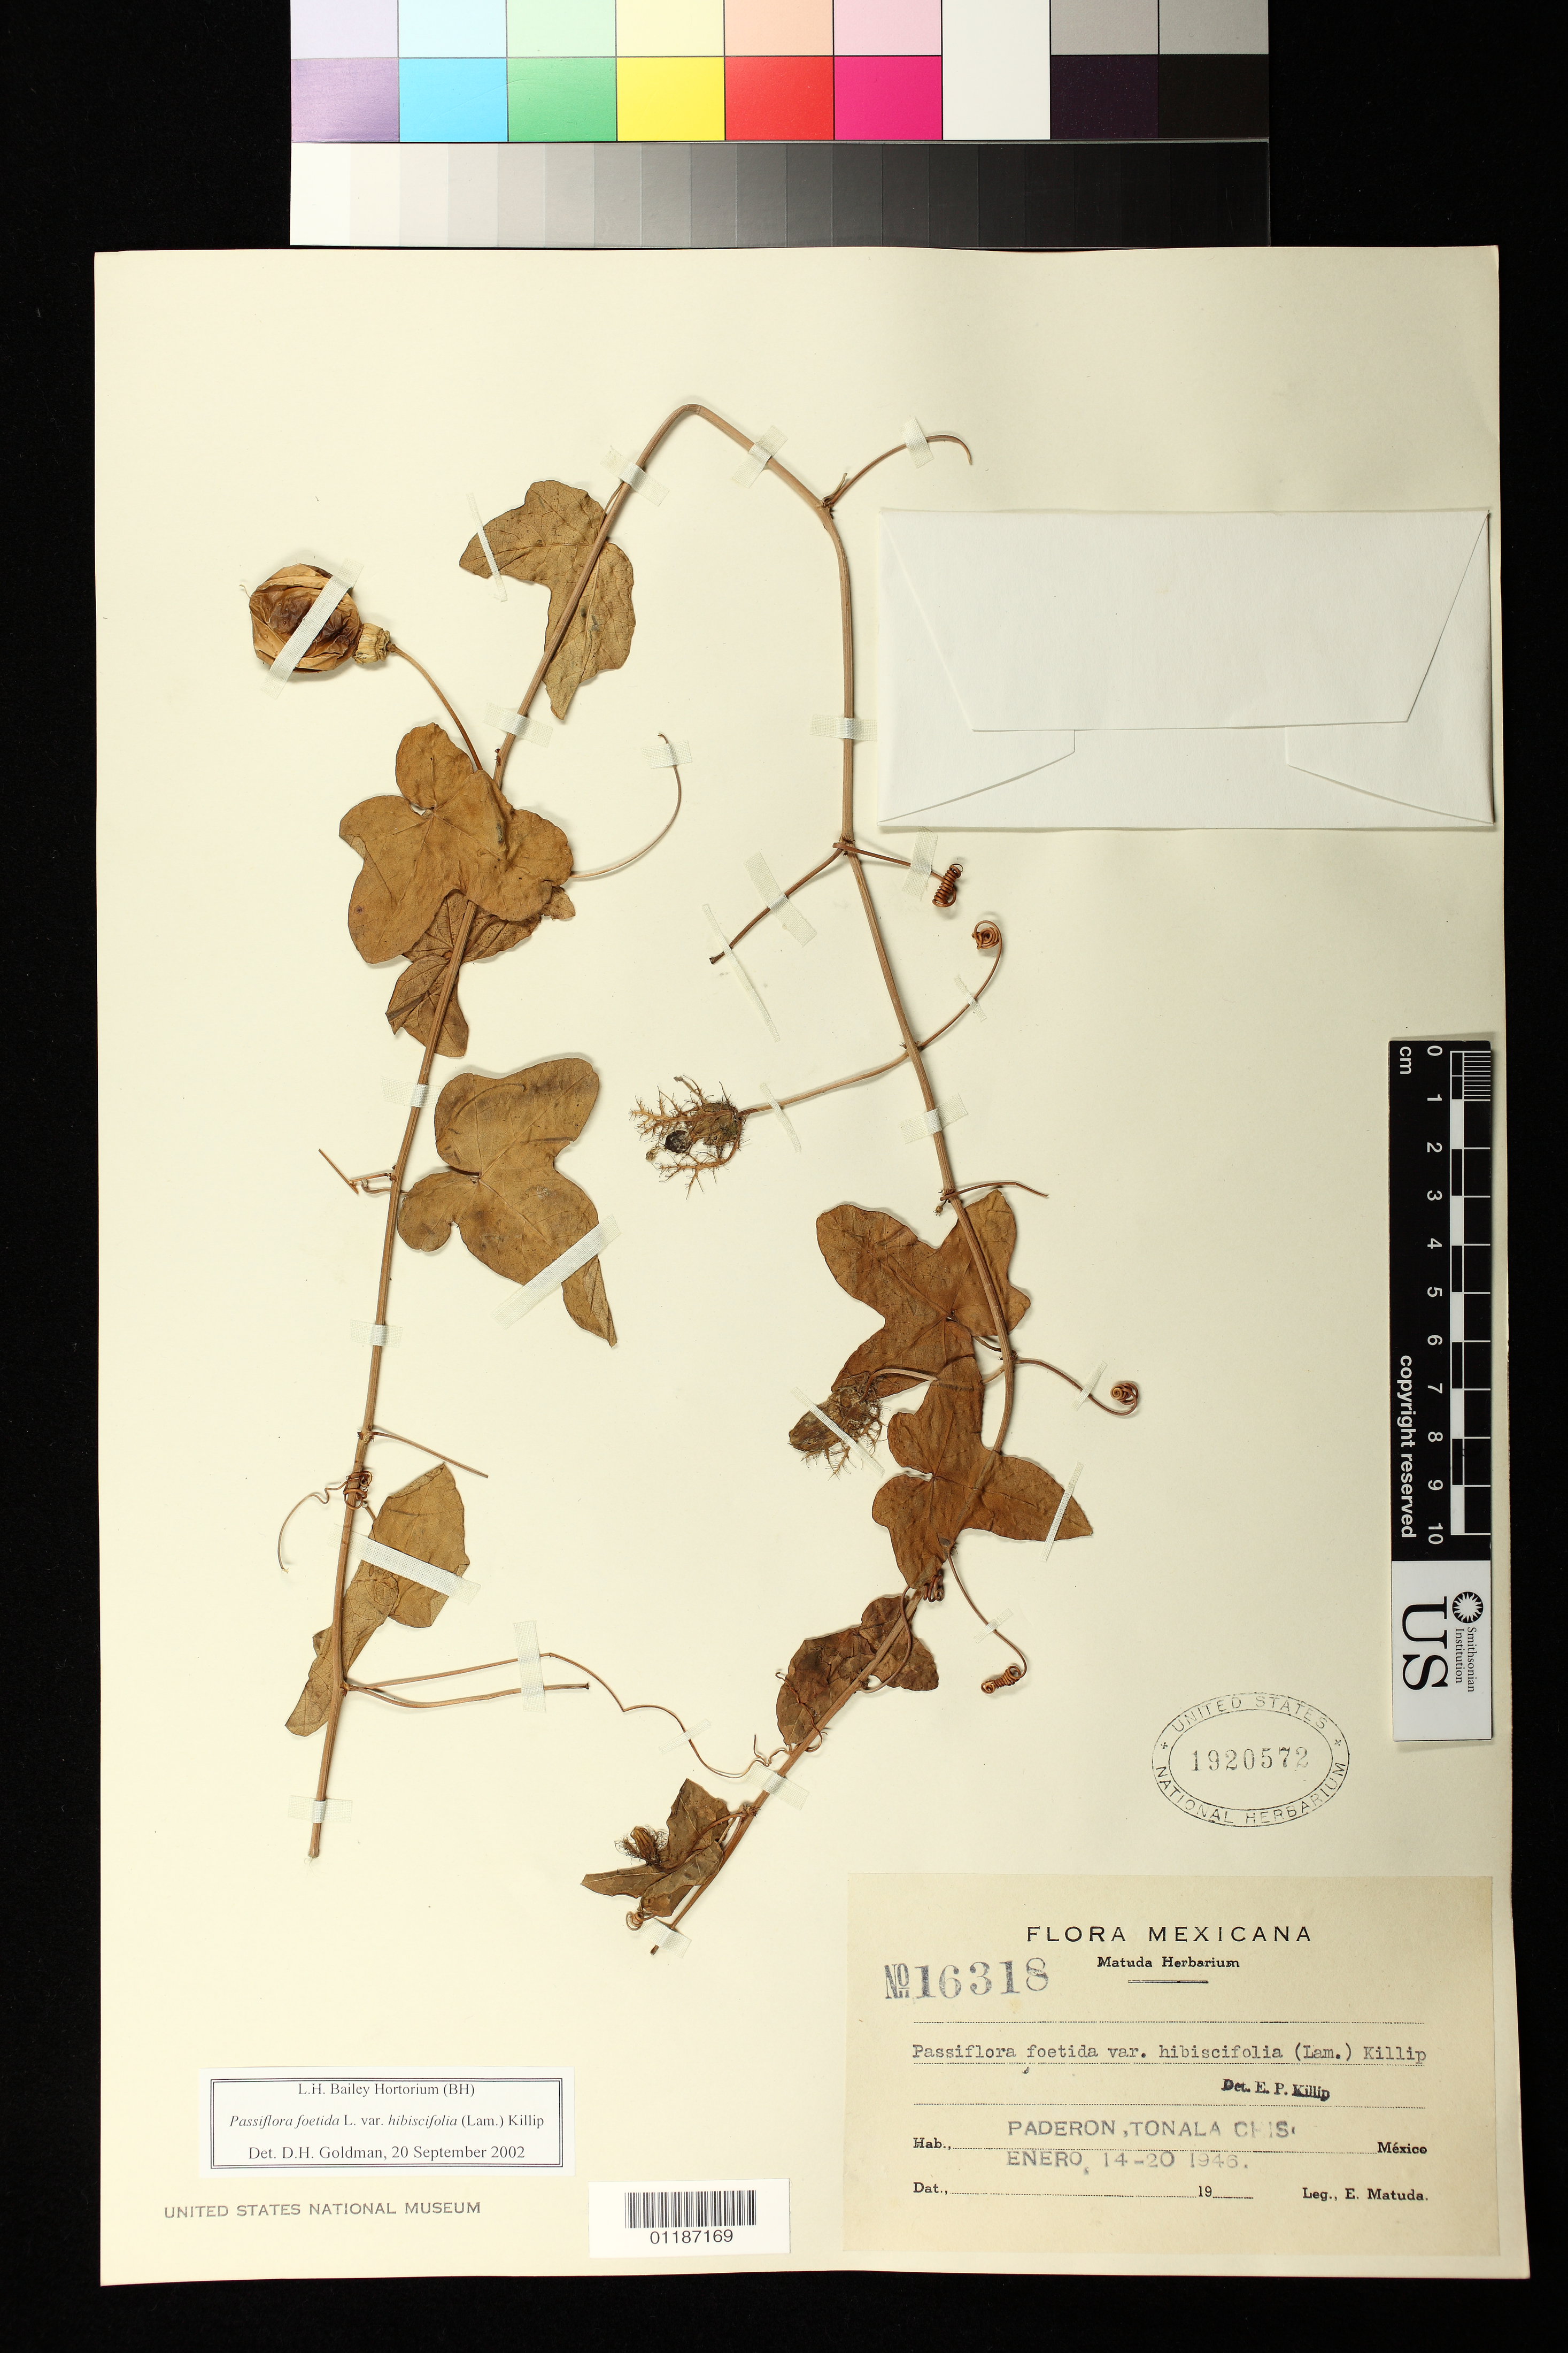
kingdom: Plantae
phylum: Tracheophyta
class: Magnoliopsida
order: Malpighiales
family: Passifloraceae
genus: Passiflora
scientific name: Passiflora foetida var. hibiscifolia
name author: L.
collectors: E. Matuda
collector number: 16318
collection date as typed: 14 Jan 1946 to 20 Jan 1946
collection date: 1946-01-14/1946-01-20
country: Mexico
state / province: Chiapas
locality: Paderon, tonala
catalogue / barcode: US 1920572